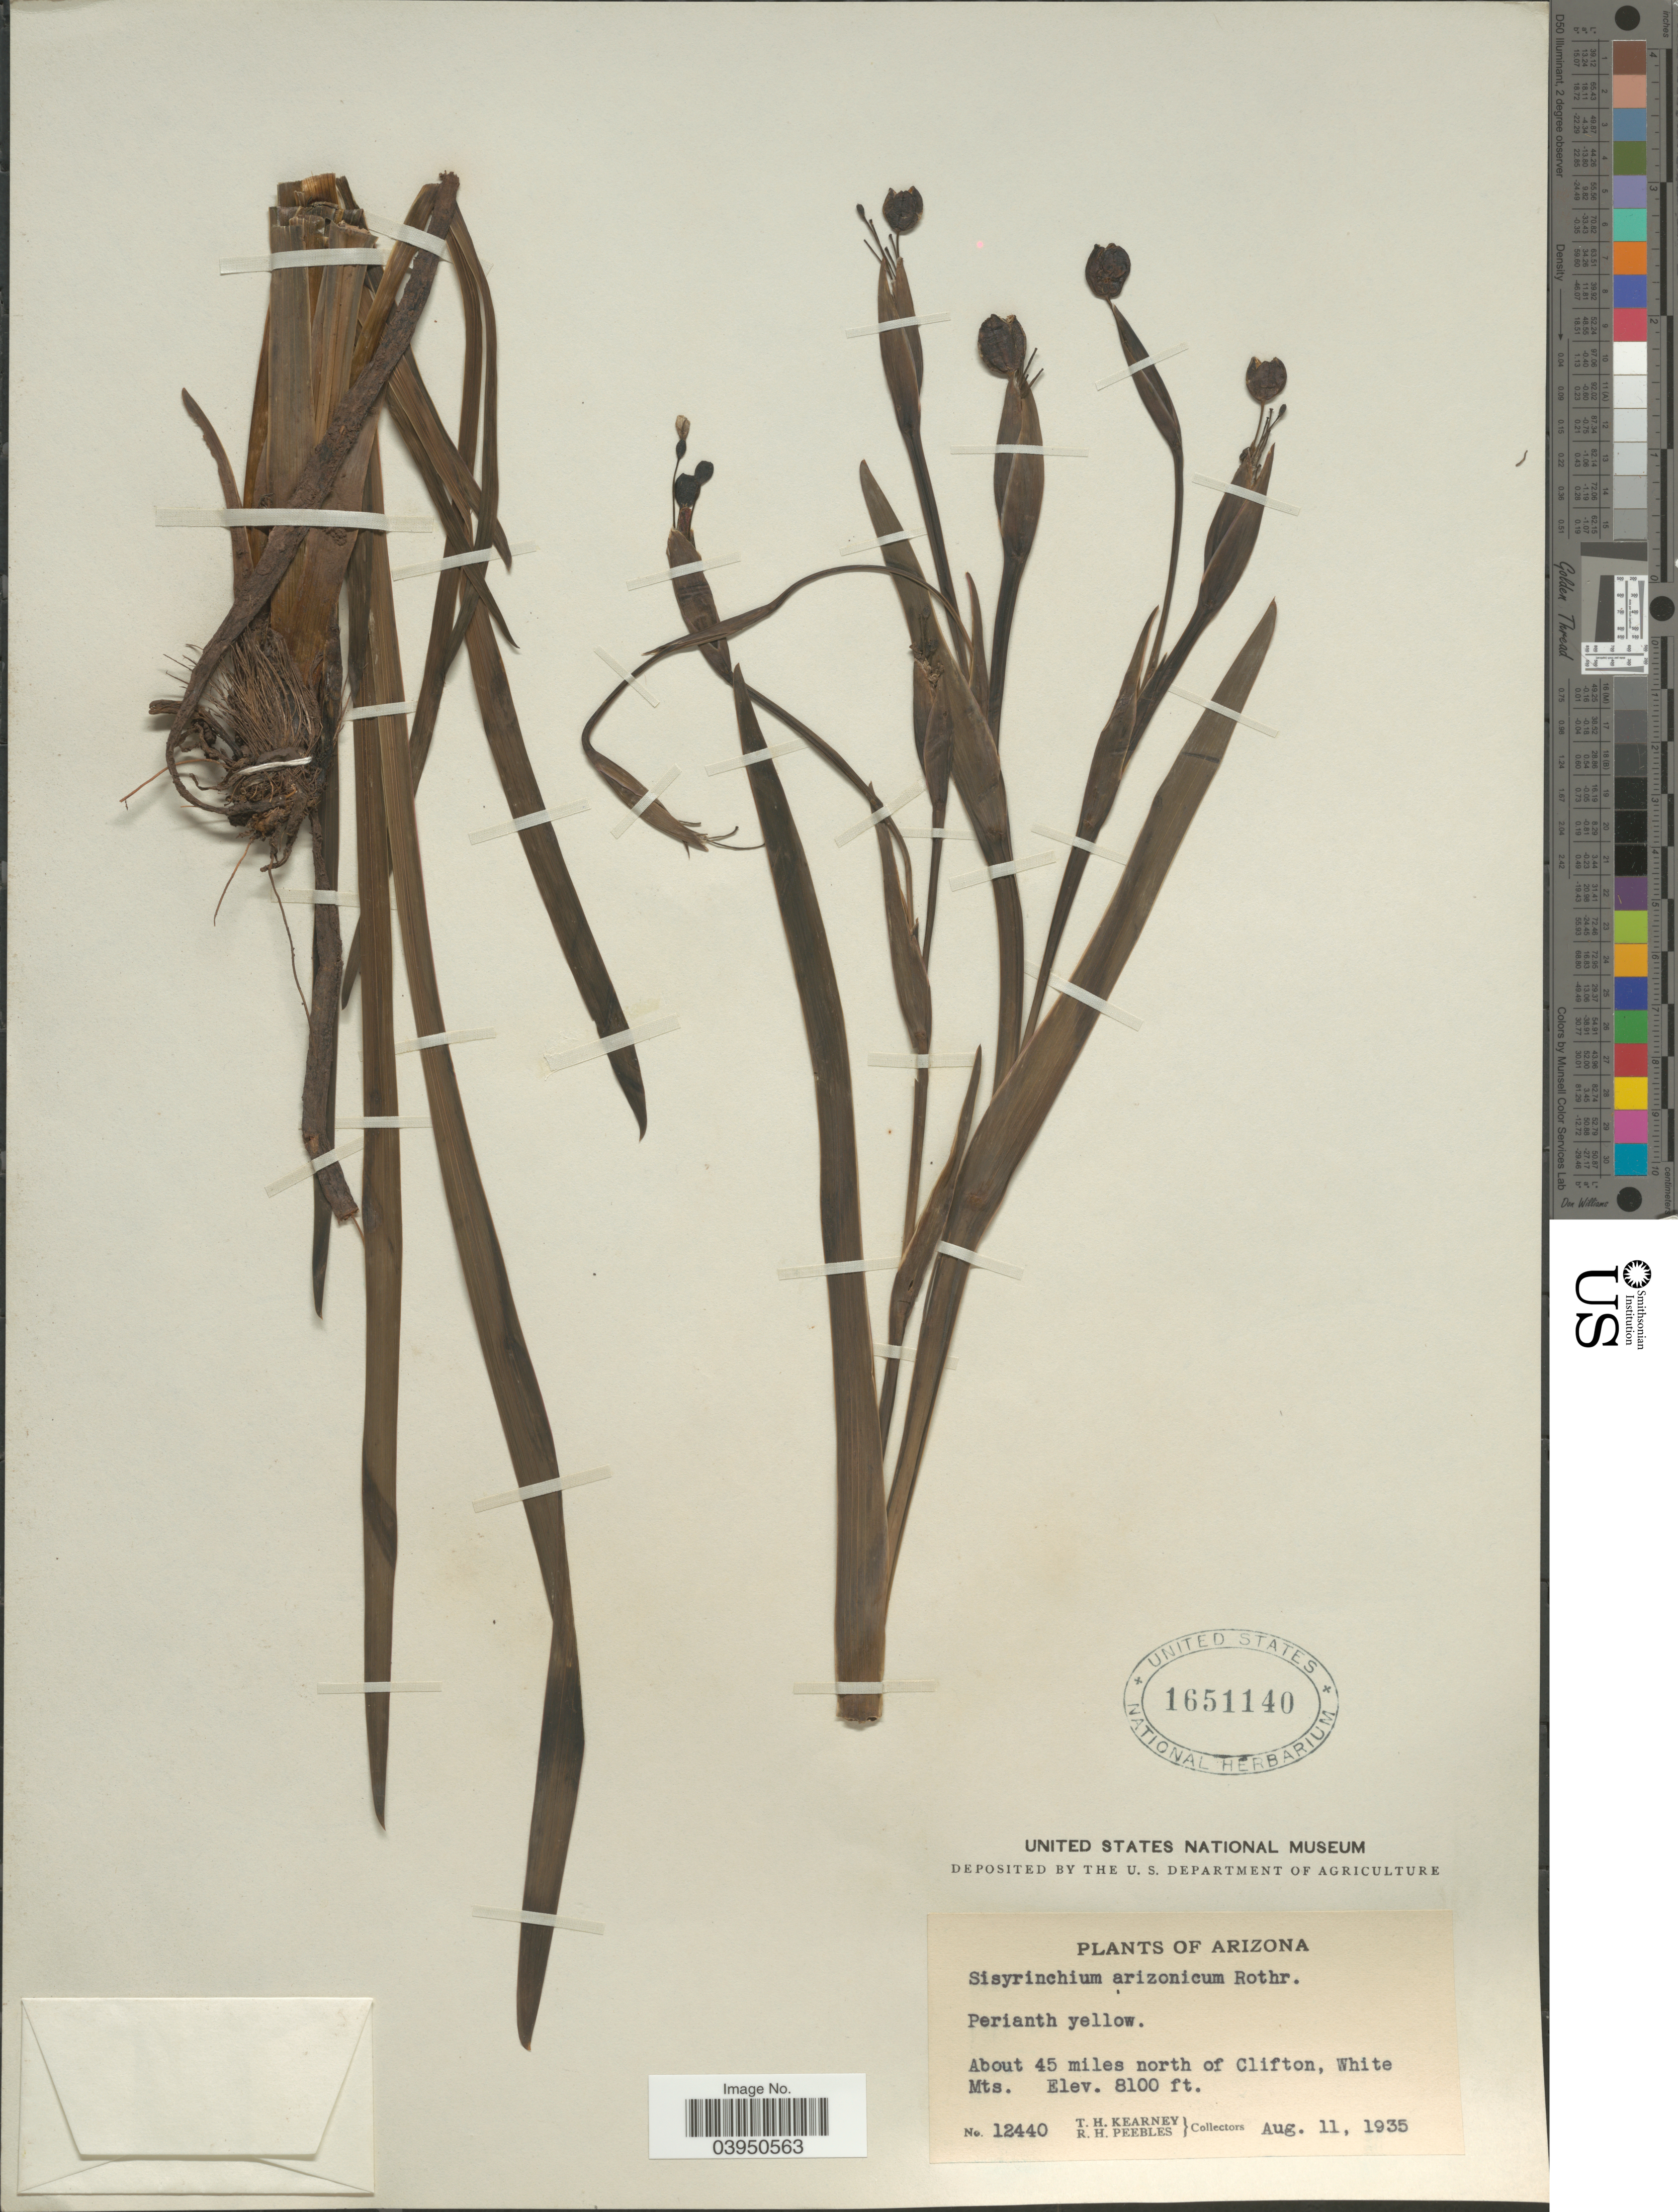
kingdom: Plantae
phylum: Tracheophyta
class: Liliopsida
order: Asparagales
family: Iridaceae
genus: Sisyrinchium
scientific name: Sisyrinchium arizonicum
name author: Rothr.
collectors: T. H. Kearney & R. H. Peebles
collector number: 12440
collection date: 1935-08-11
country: United States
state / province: Arizona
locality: About 45 miles north of Clifton, White Mts.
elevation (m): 2469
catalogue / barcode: US 1651140